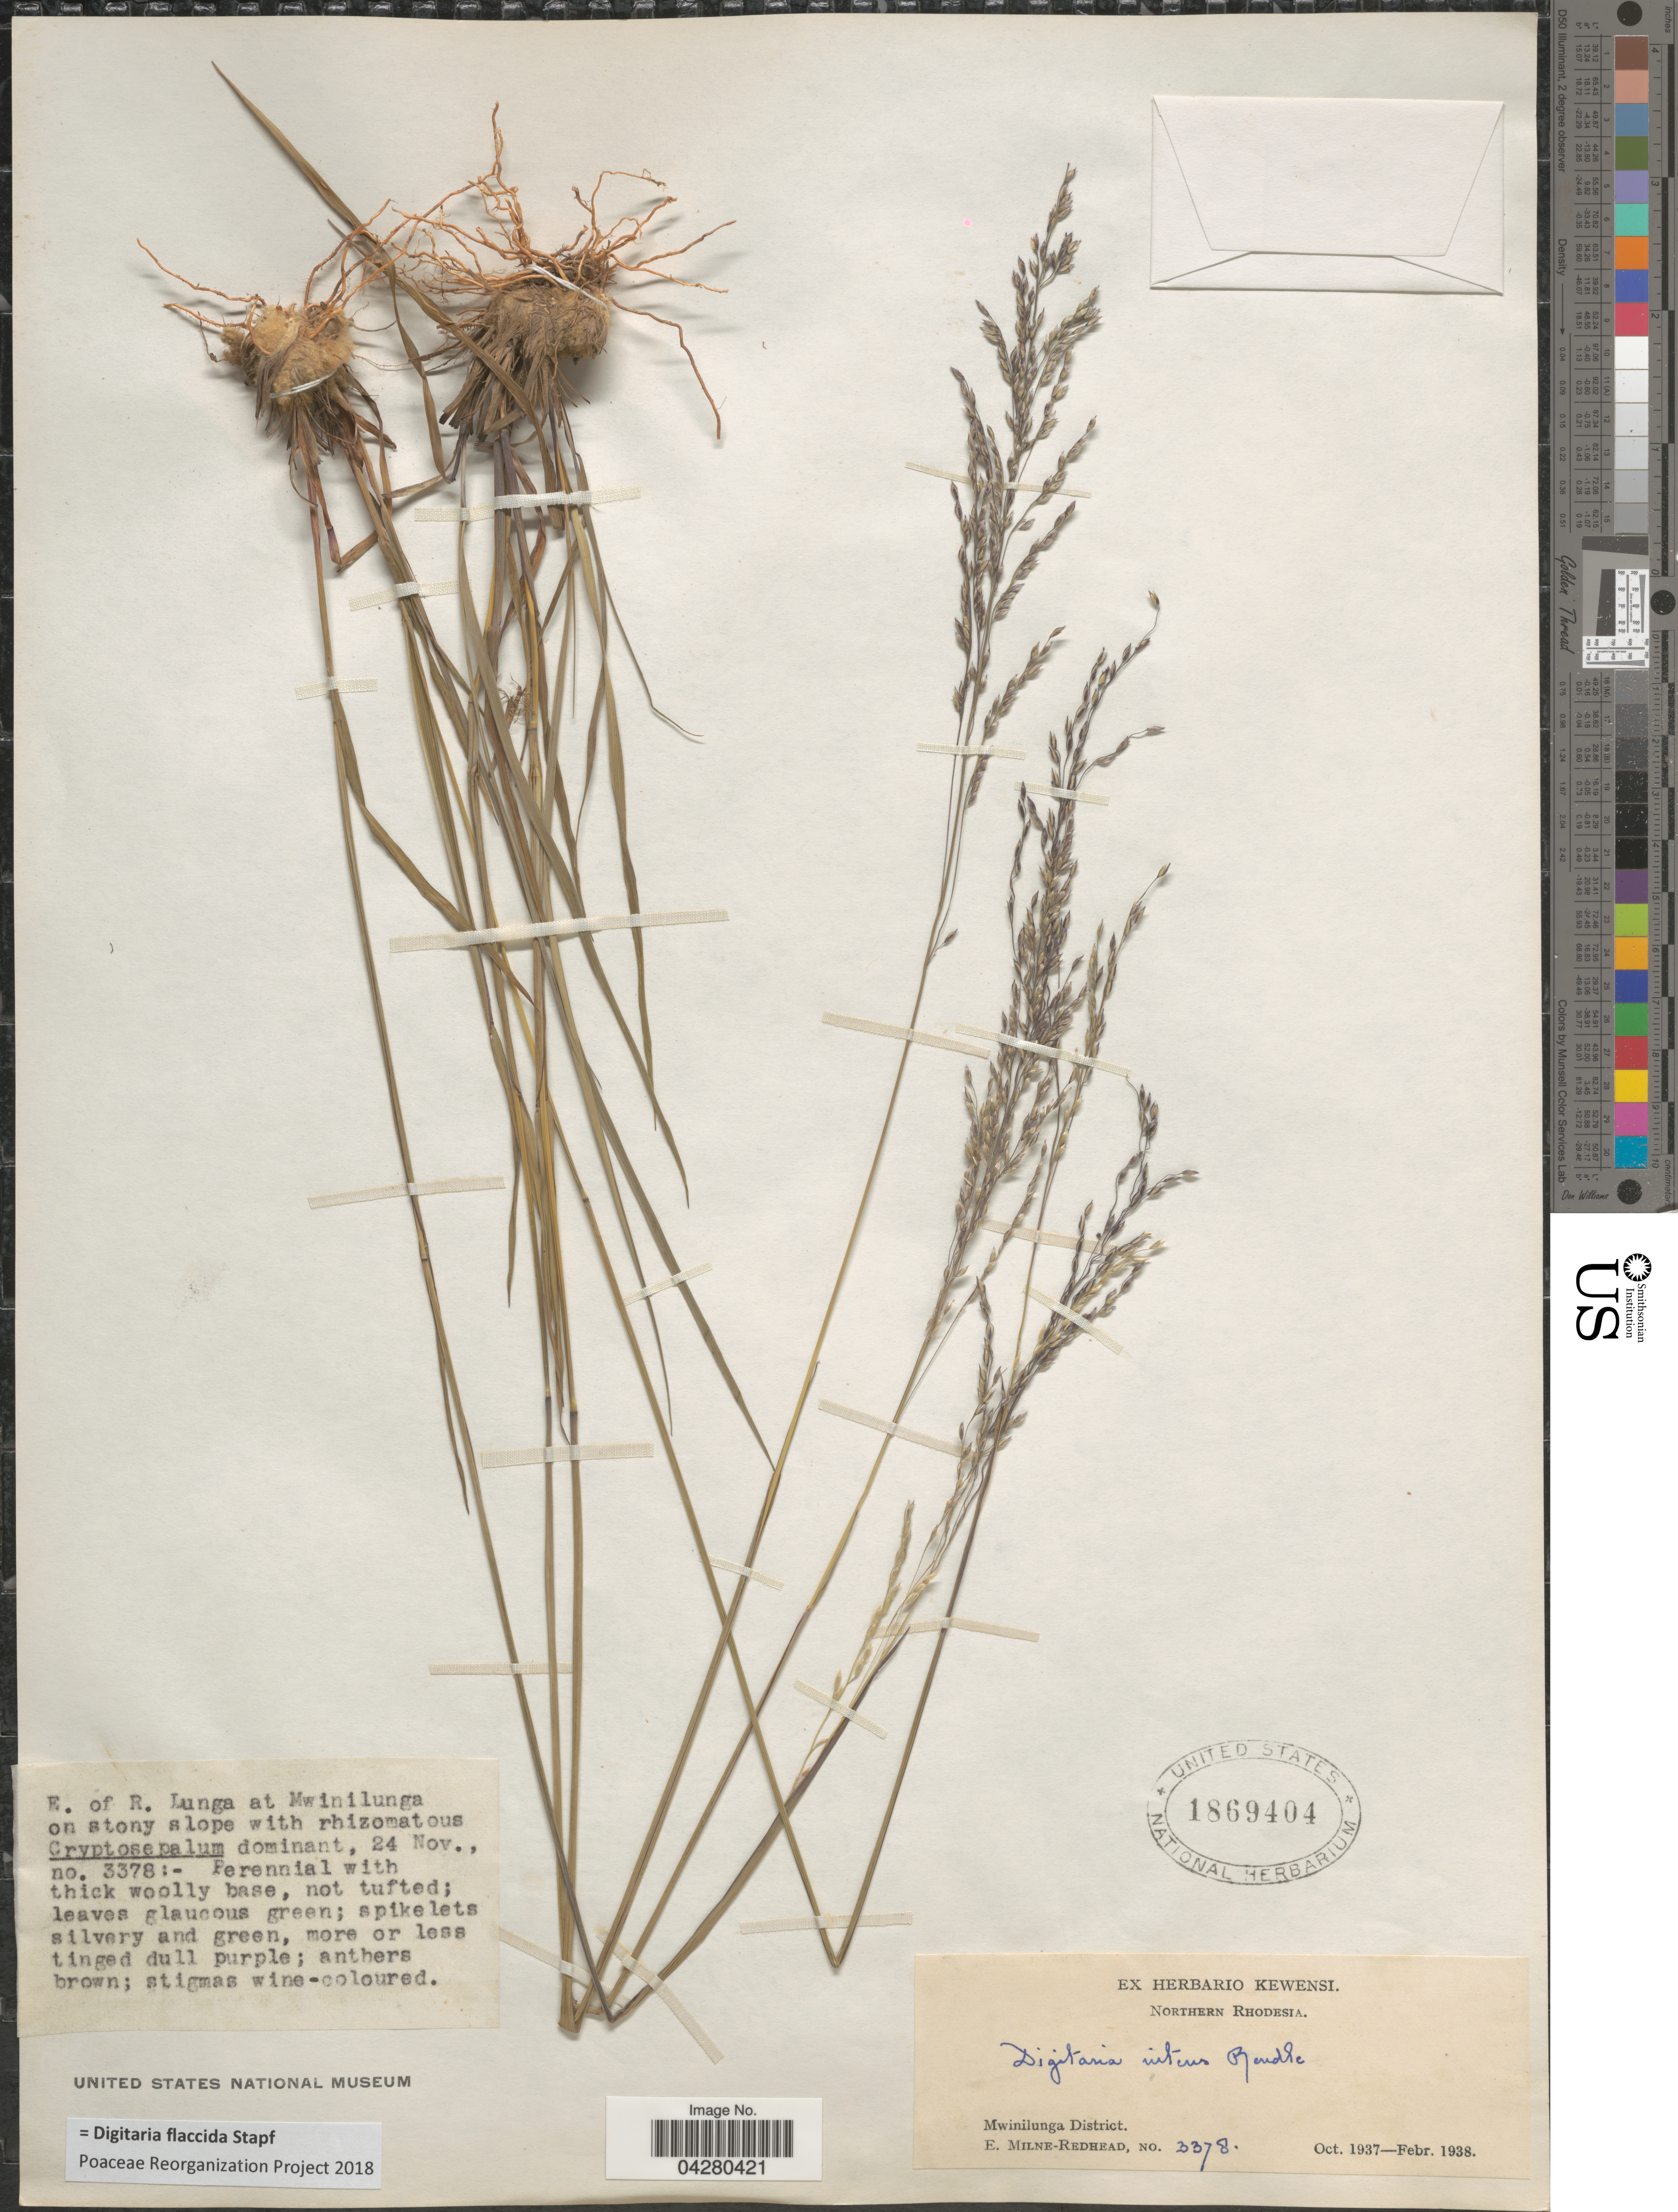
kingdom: Plantae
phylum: Tracheophyta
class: Liliopsida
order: Poales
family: Poaceae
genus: Digitaria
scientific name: Digitaria flaccida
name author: Stapf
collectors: E. W. Milne-Redhead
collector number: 3378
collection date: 1937-11-24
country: Zambia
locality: Northern Rhodesia. Mwinilunga District. E. of R. Lunga at Mwinilunga on stony slope.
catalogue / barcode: US 1869404